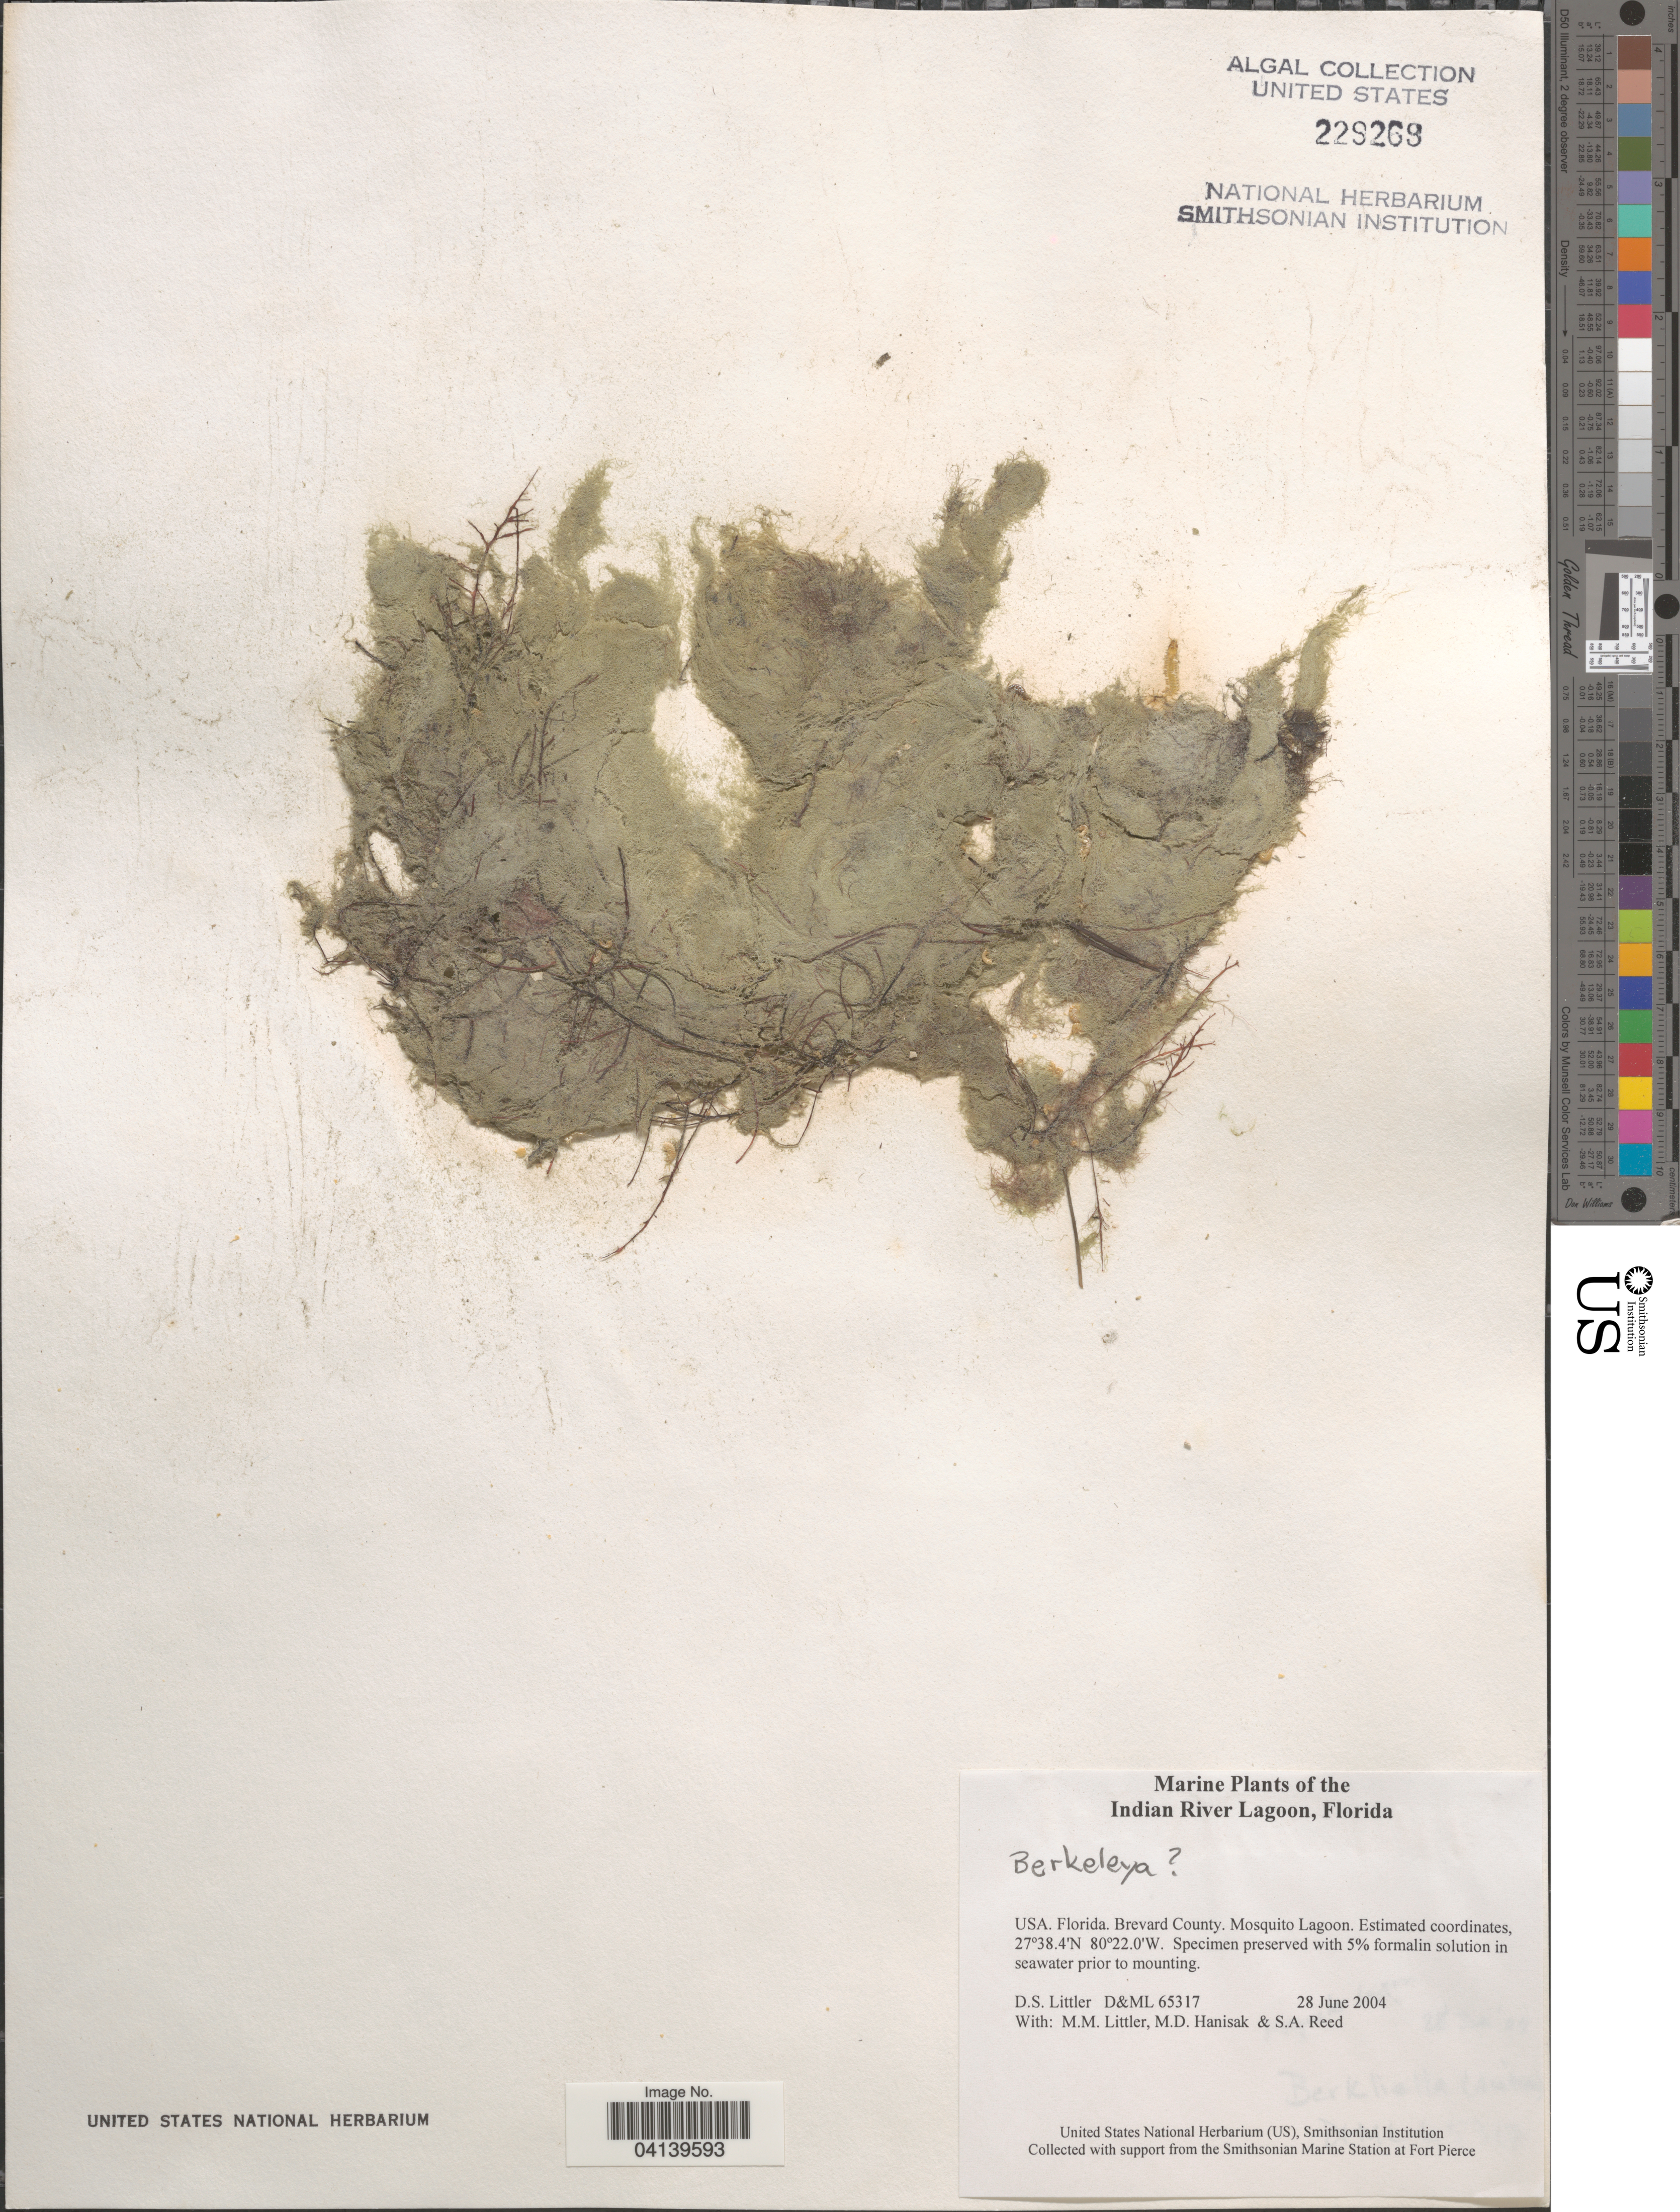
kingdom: Chromista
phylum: Ochrophyta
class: Bacillariophyceae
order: Naviculales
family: Berkeleyaceae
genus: Berkeleya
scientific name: Berkeleya sp.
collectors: D. S. Littler, M. Hanisak & S. Reed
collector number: D&ML65317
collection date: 2004-06-28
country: United States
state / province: Florida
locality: Indian River Lagoon. Brevard County. Mosquito Lagoon.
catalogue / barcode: US 229269